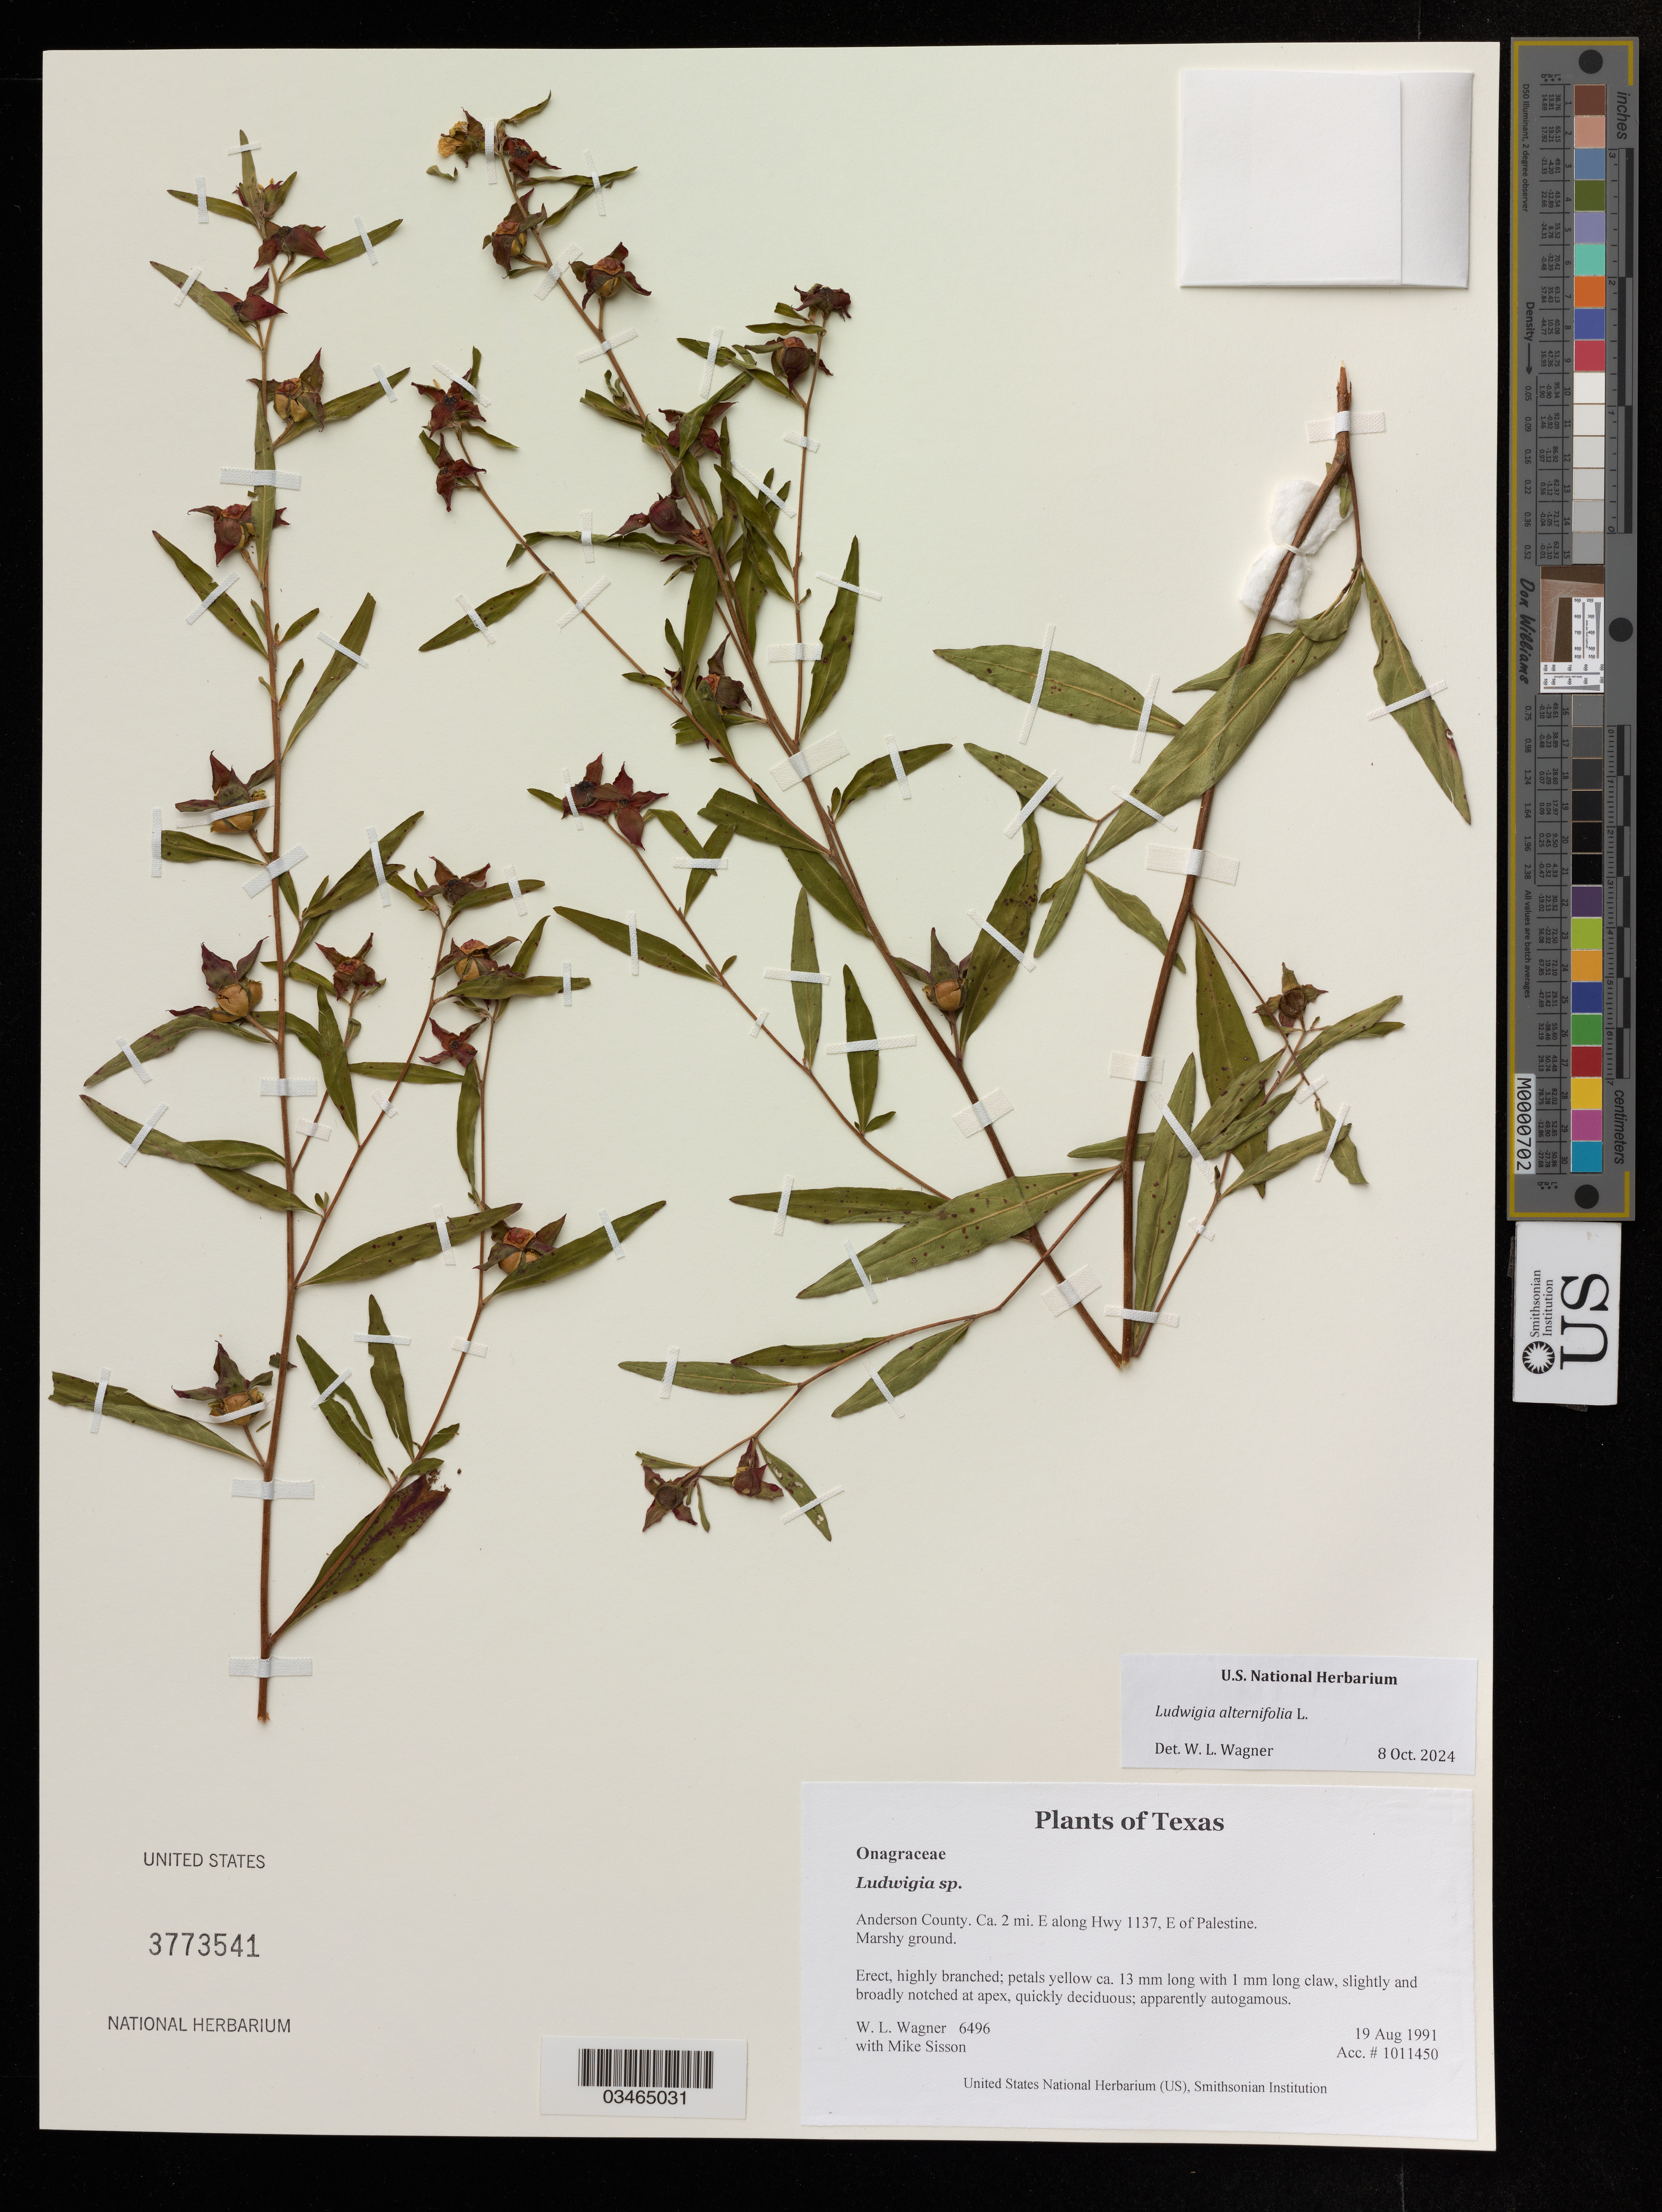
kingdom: Plantae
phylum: Tracheophyta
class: Magnoliopsida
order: Myrtales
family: Onagraceae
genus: Ludwigia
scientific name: Ludwigia alternifolia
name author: L.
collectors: W. L. Wagner & M. Sisson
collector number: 6496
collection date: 1991-08-19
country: United States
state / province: Texas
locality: Anderson County, Ca. 2 mi. E along Hwy 1137, E of Palestine.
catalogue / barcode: US 3773541